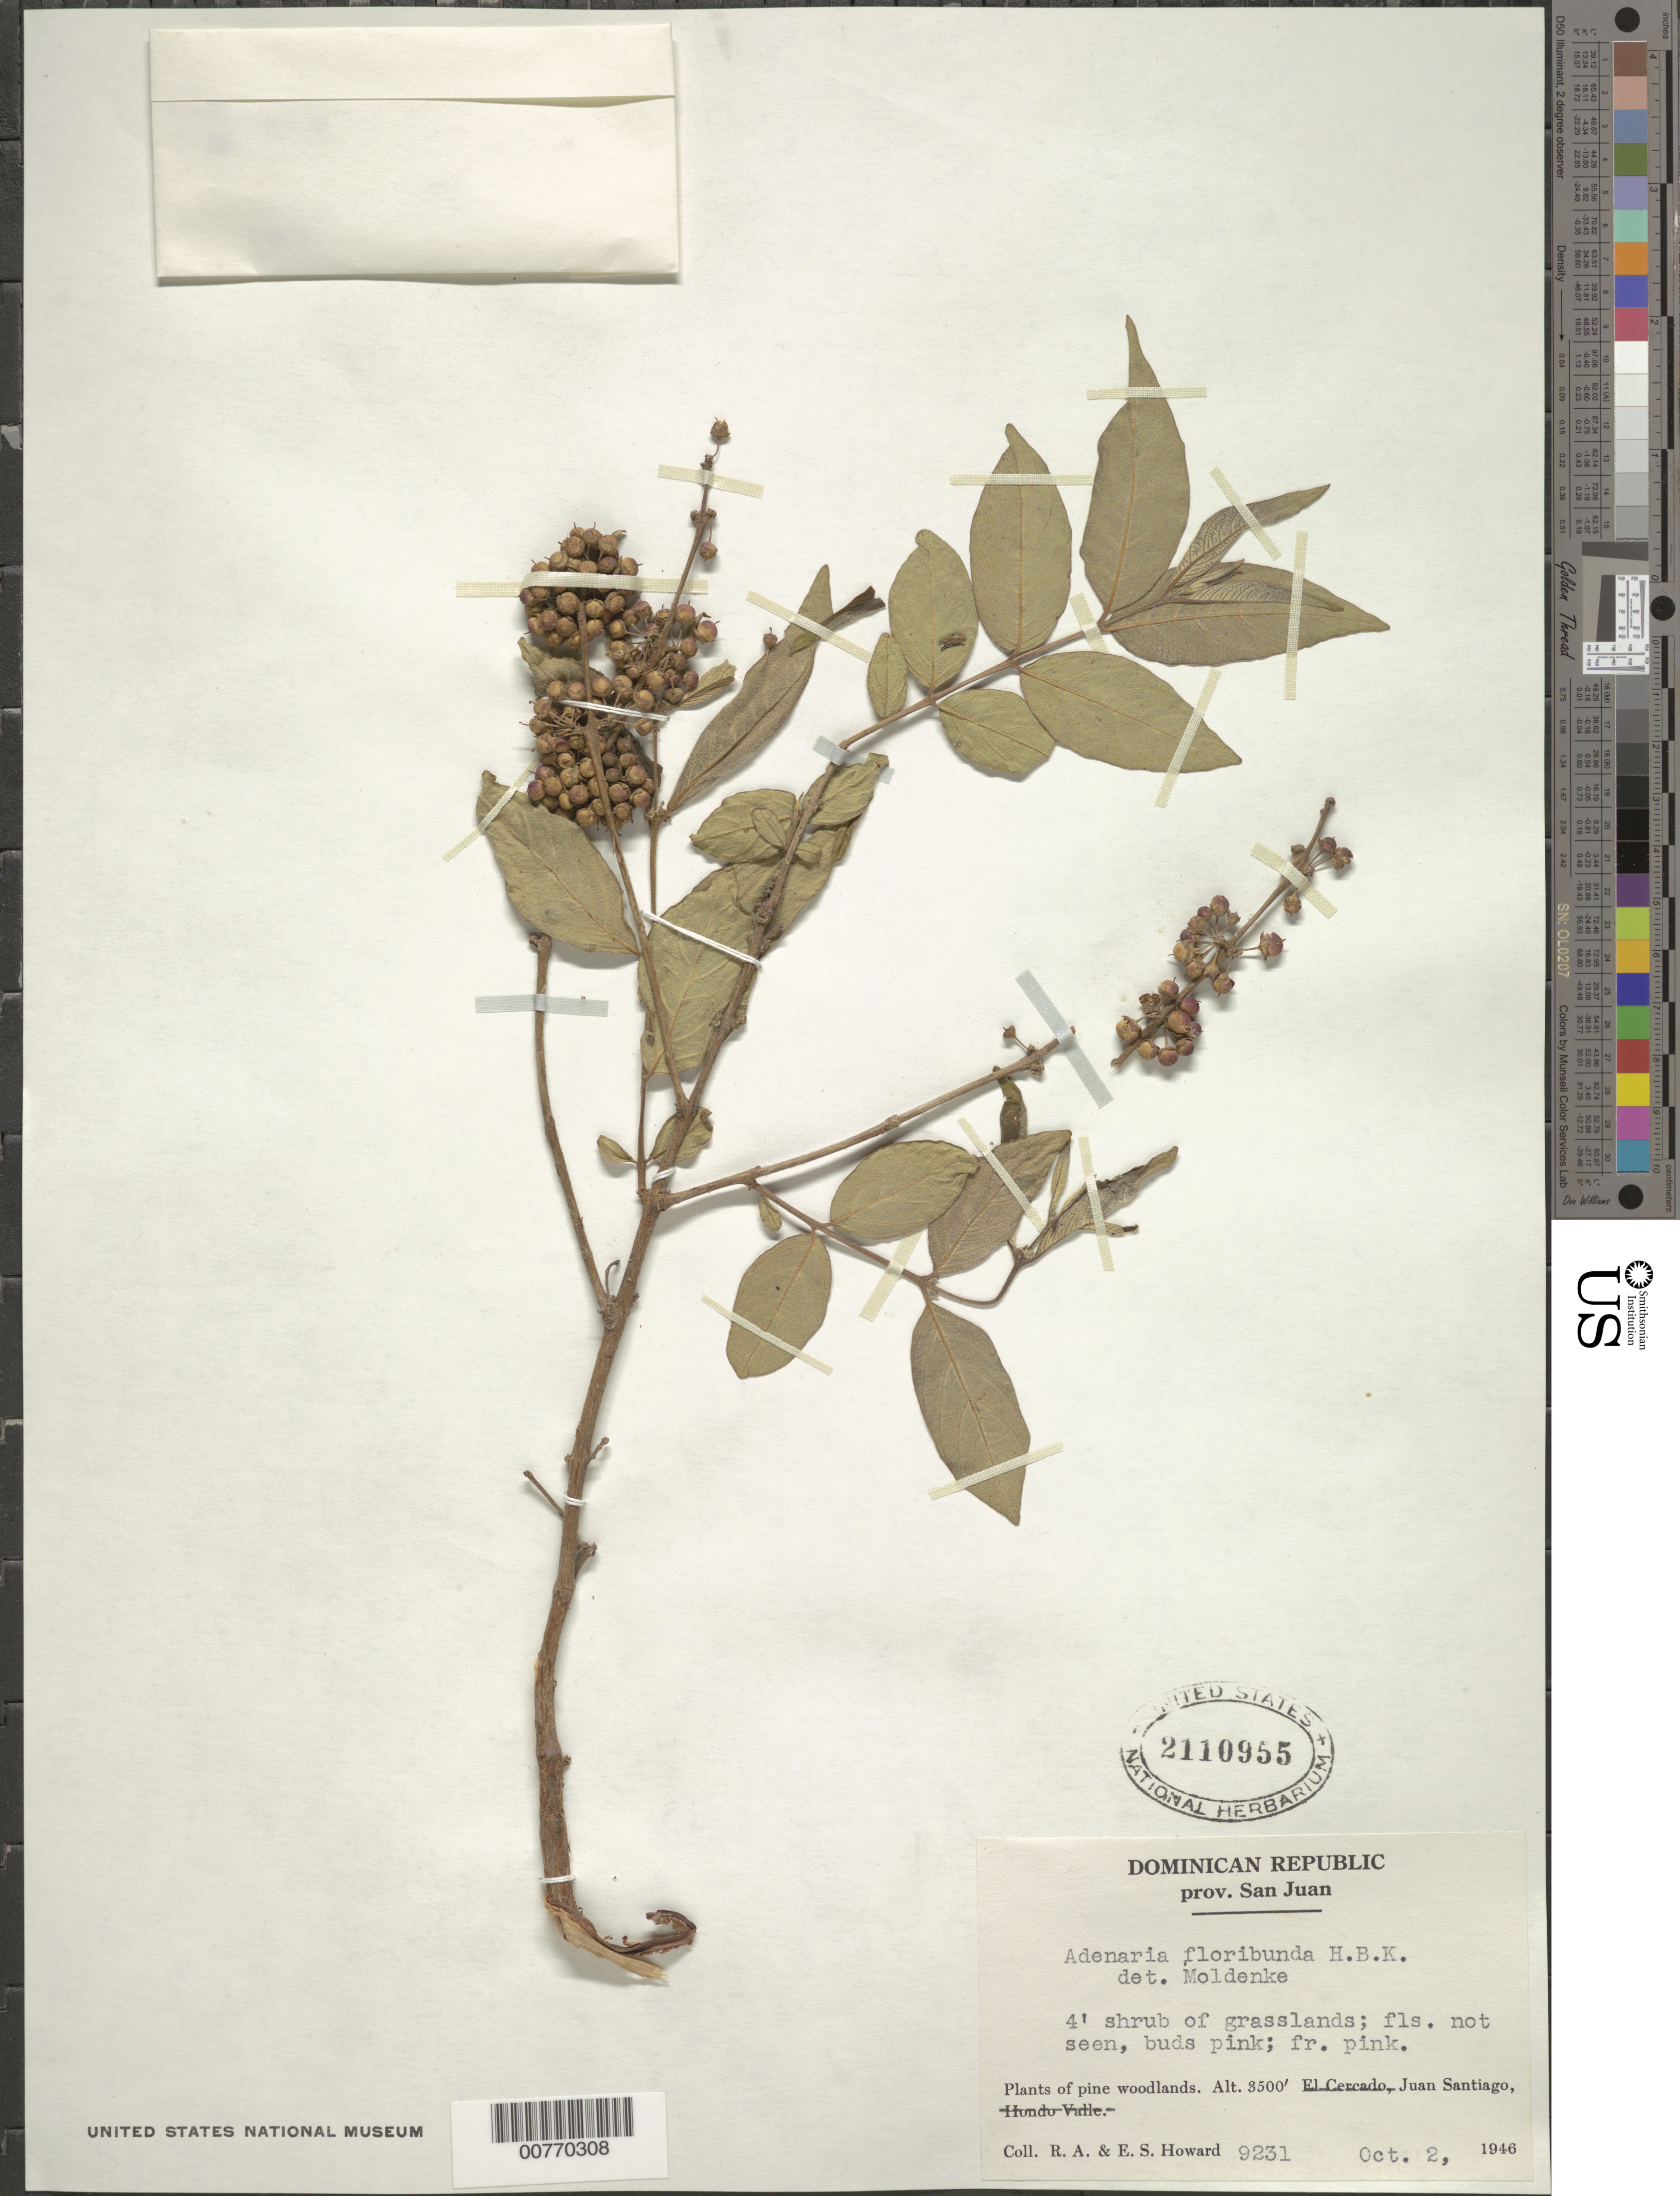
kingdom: Plantae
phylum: Tracheophyta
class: Magnoliopsida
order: Myrtales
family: Lythraceae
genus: Adenaria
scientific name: Adenaria floribunda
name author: Kunth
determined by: Moldenke, H. N.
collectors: R. A. Howard & E. S. Howard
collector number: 9231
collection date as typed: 02 Oct 1946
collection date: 1946-10-02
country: Dominican Republic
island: Hispaniola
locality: Juan Santiago.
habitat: Pine woodlands.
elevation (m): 1067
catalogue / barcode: US 2110955